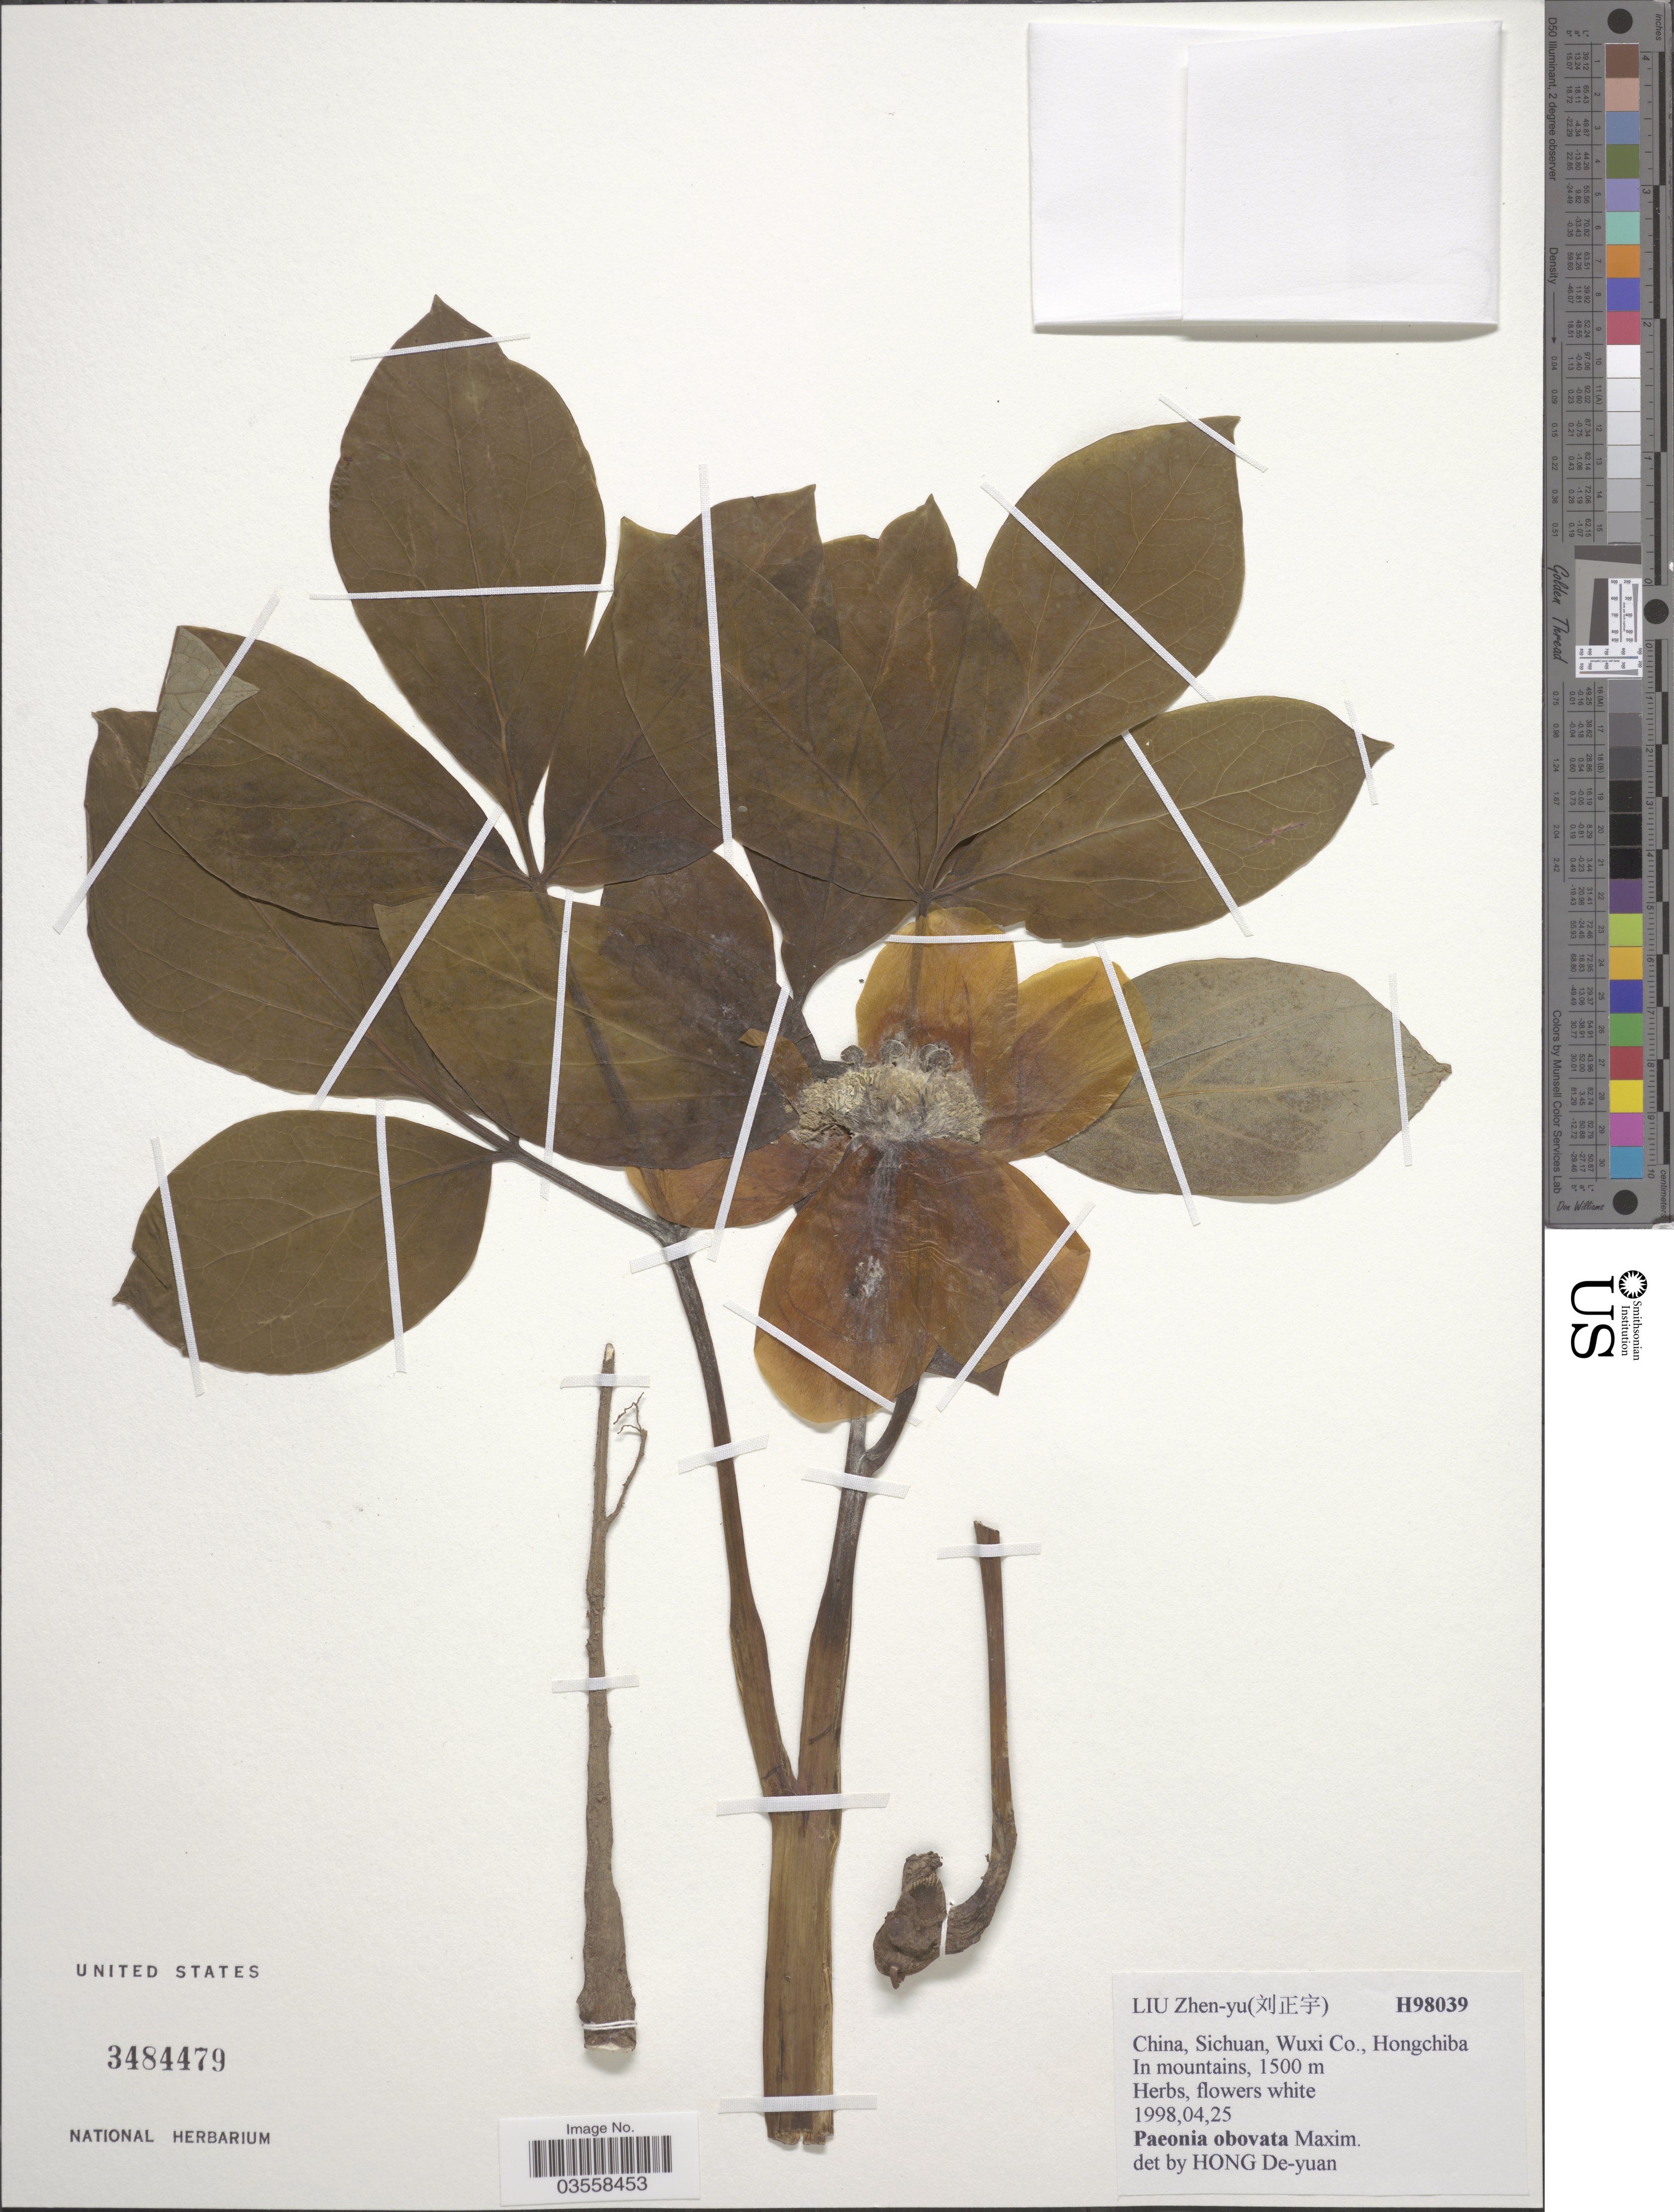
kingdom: Plantae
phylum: Tracheophyta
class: Magnoliopsida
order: Saxifragales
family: Paeoniaceae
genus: Paeonia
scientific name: Paeonia obovata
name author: Maxim.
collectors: L. Zhen-yu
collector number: H98039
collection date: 1998-04-25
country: China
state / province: Sichuan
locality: Wuxi Co., Hongchiba.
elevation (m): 1500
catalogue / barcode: US 3484479